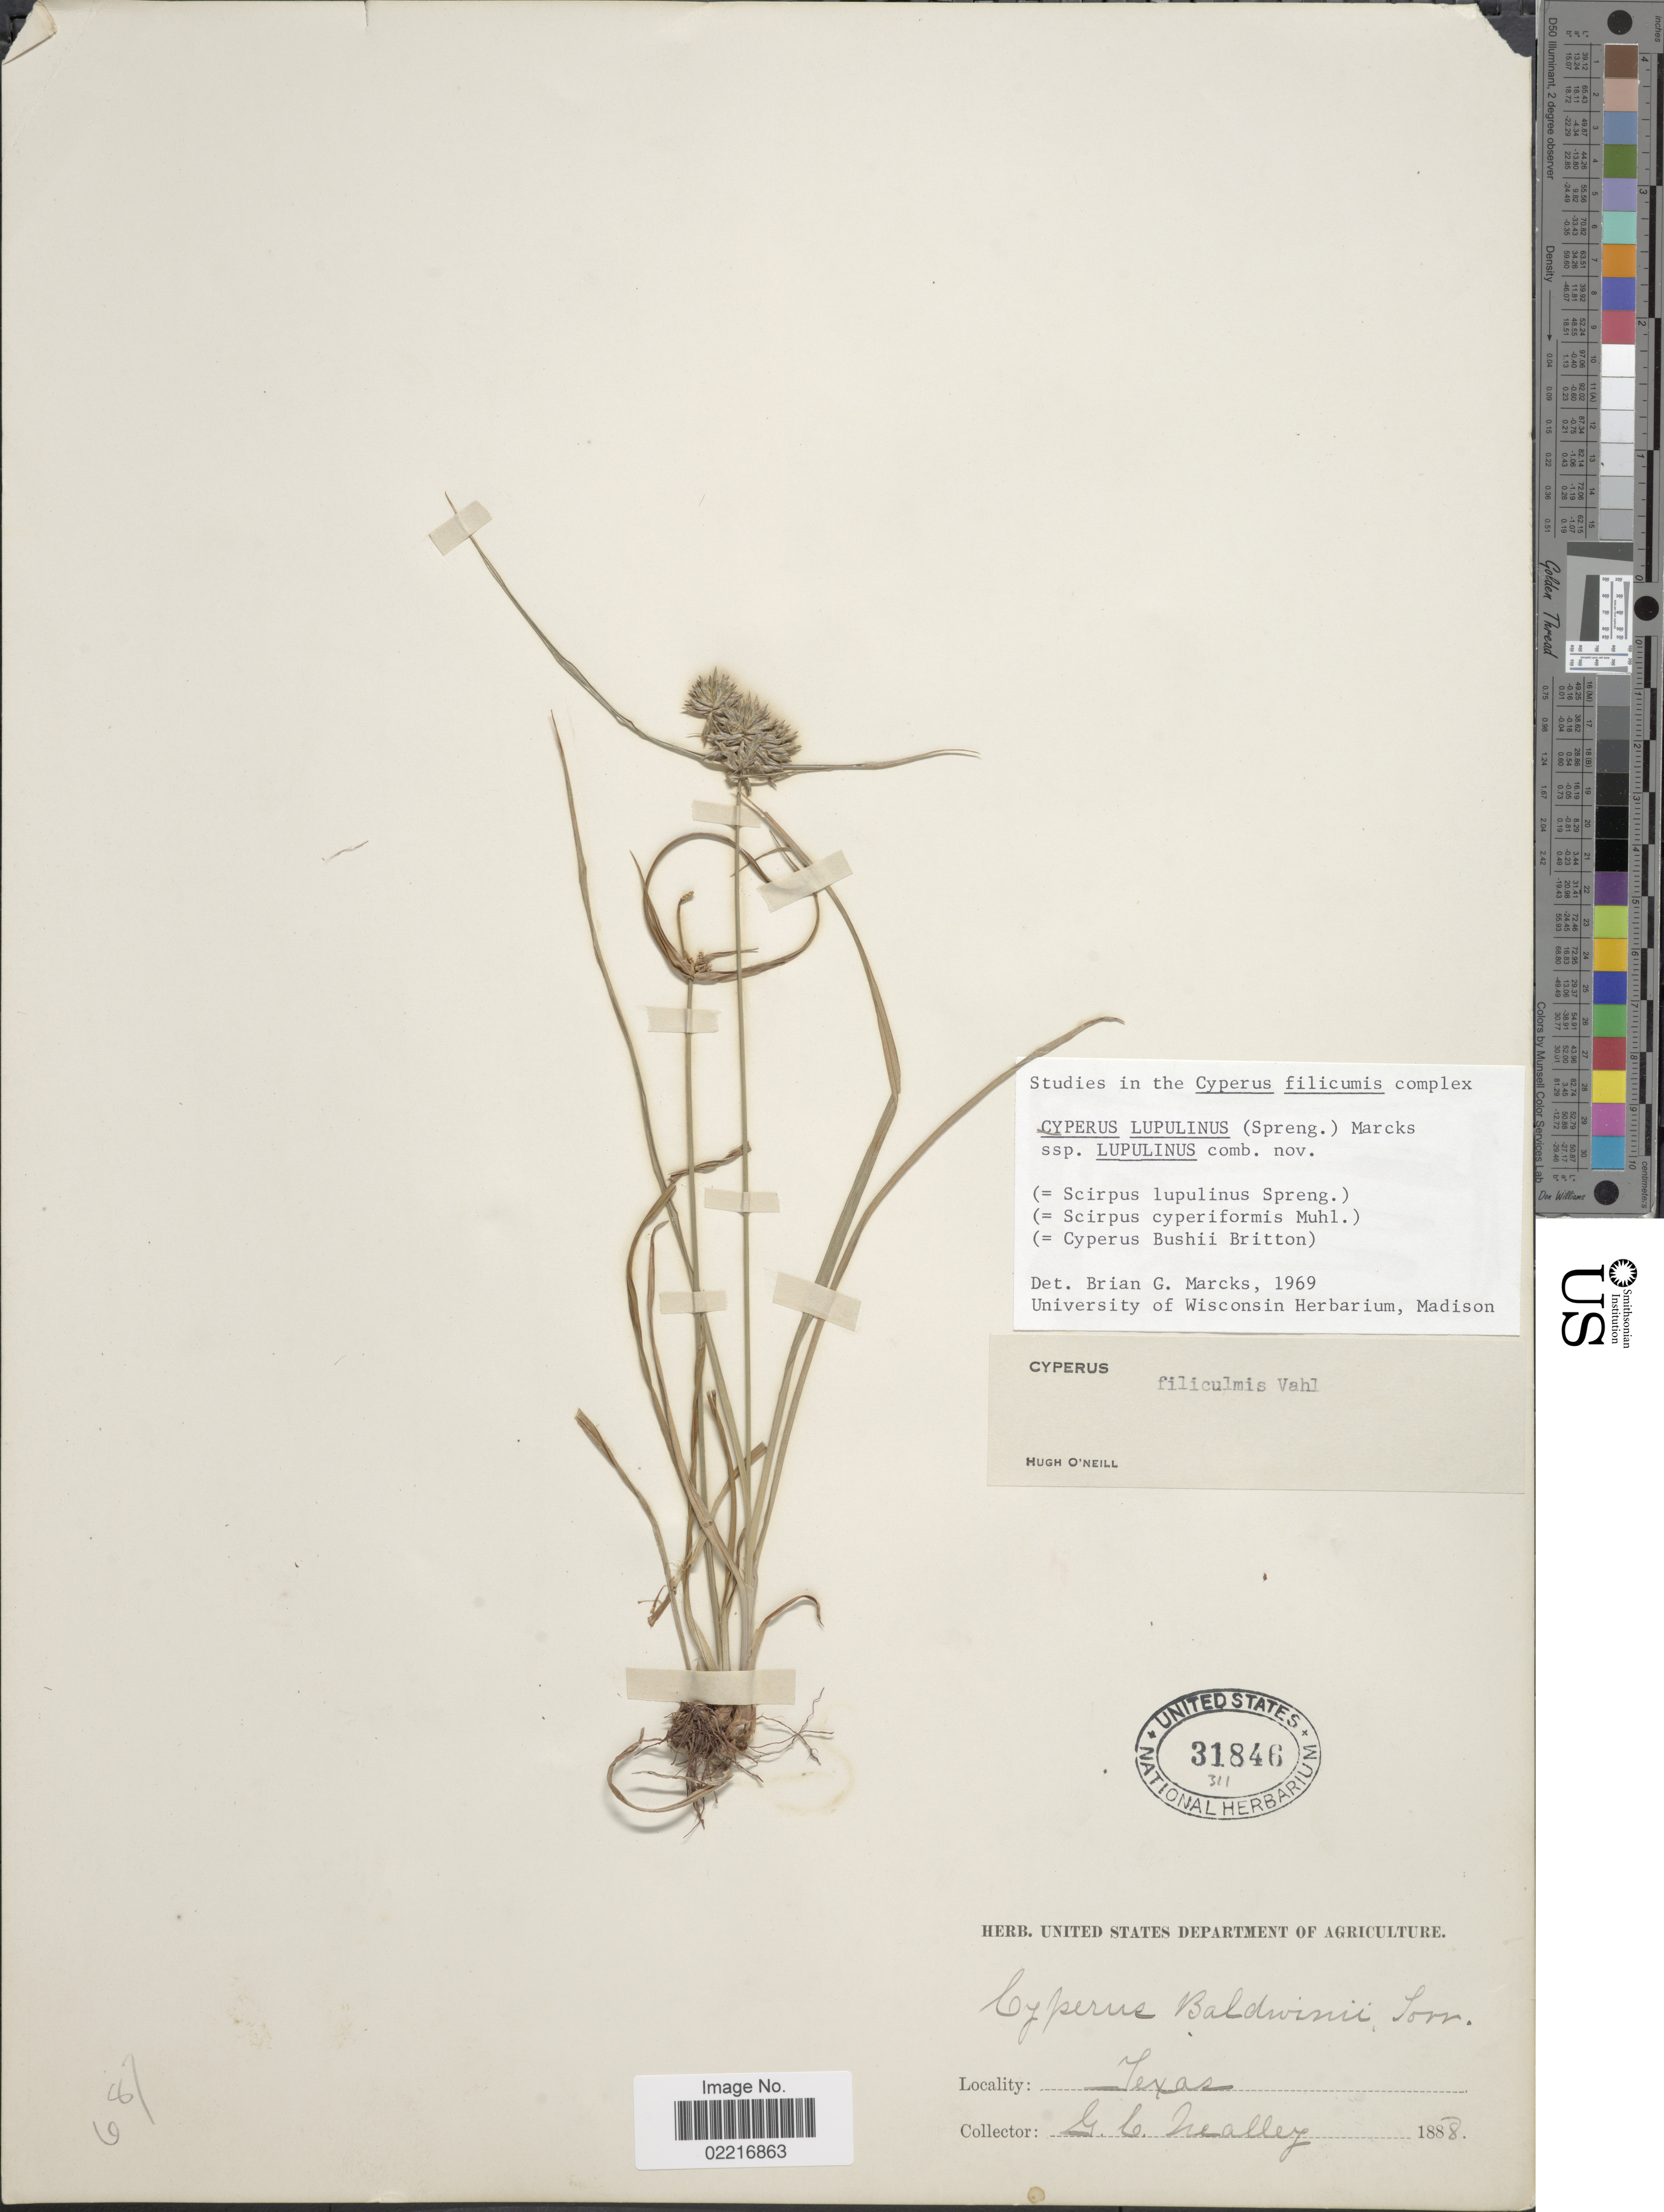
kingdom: Plantae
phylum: Tracheophyta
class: Liliopsida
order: Poales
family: Cyperaceae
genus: Cyperus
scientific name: Cyperus lupulinus subsp. lupulinus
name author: (Spreng.) Marcks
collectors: G. C. Nealley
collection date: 1888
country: United States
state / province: Texas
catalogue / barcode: US 31846